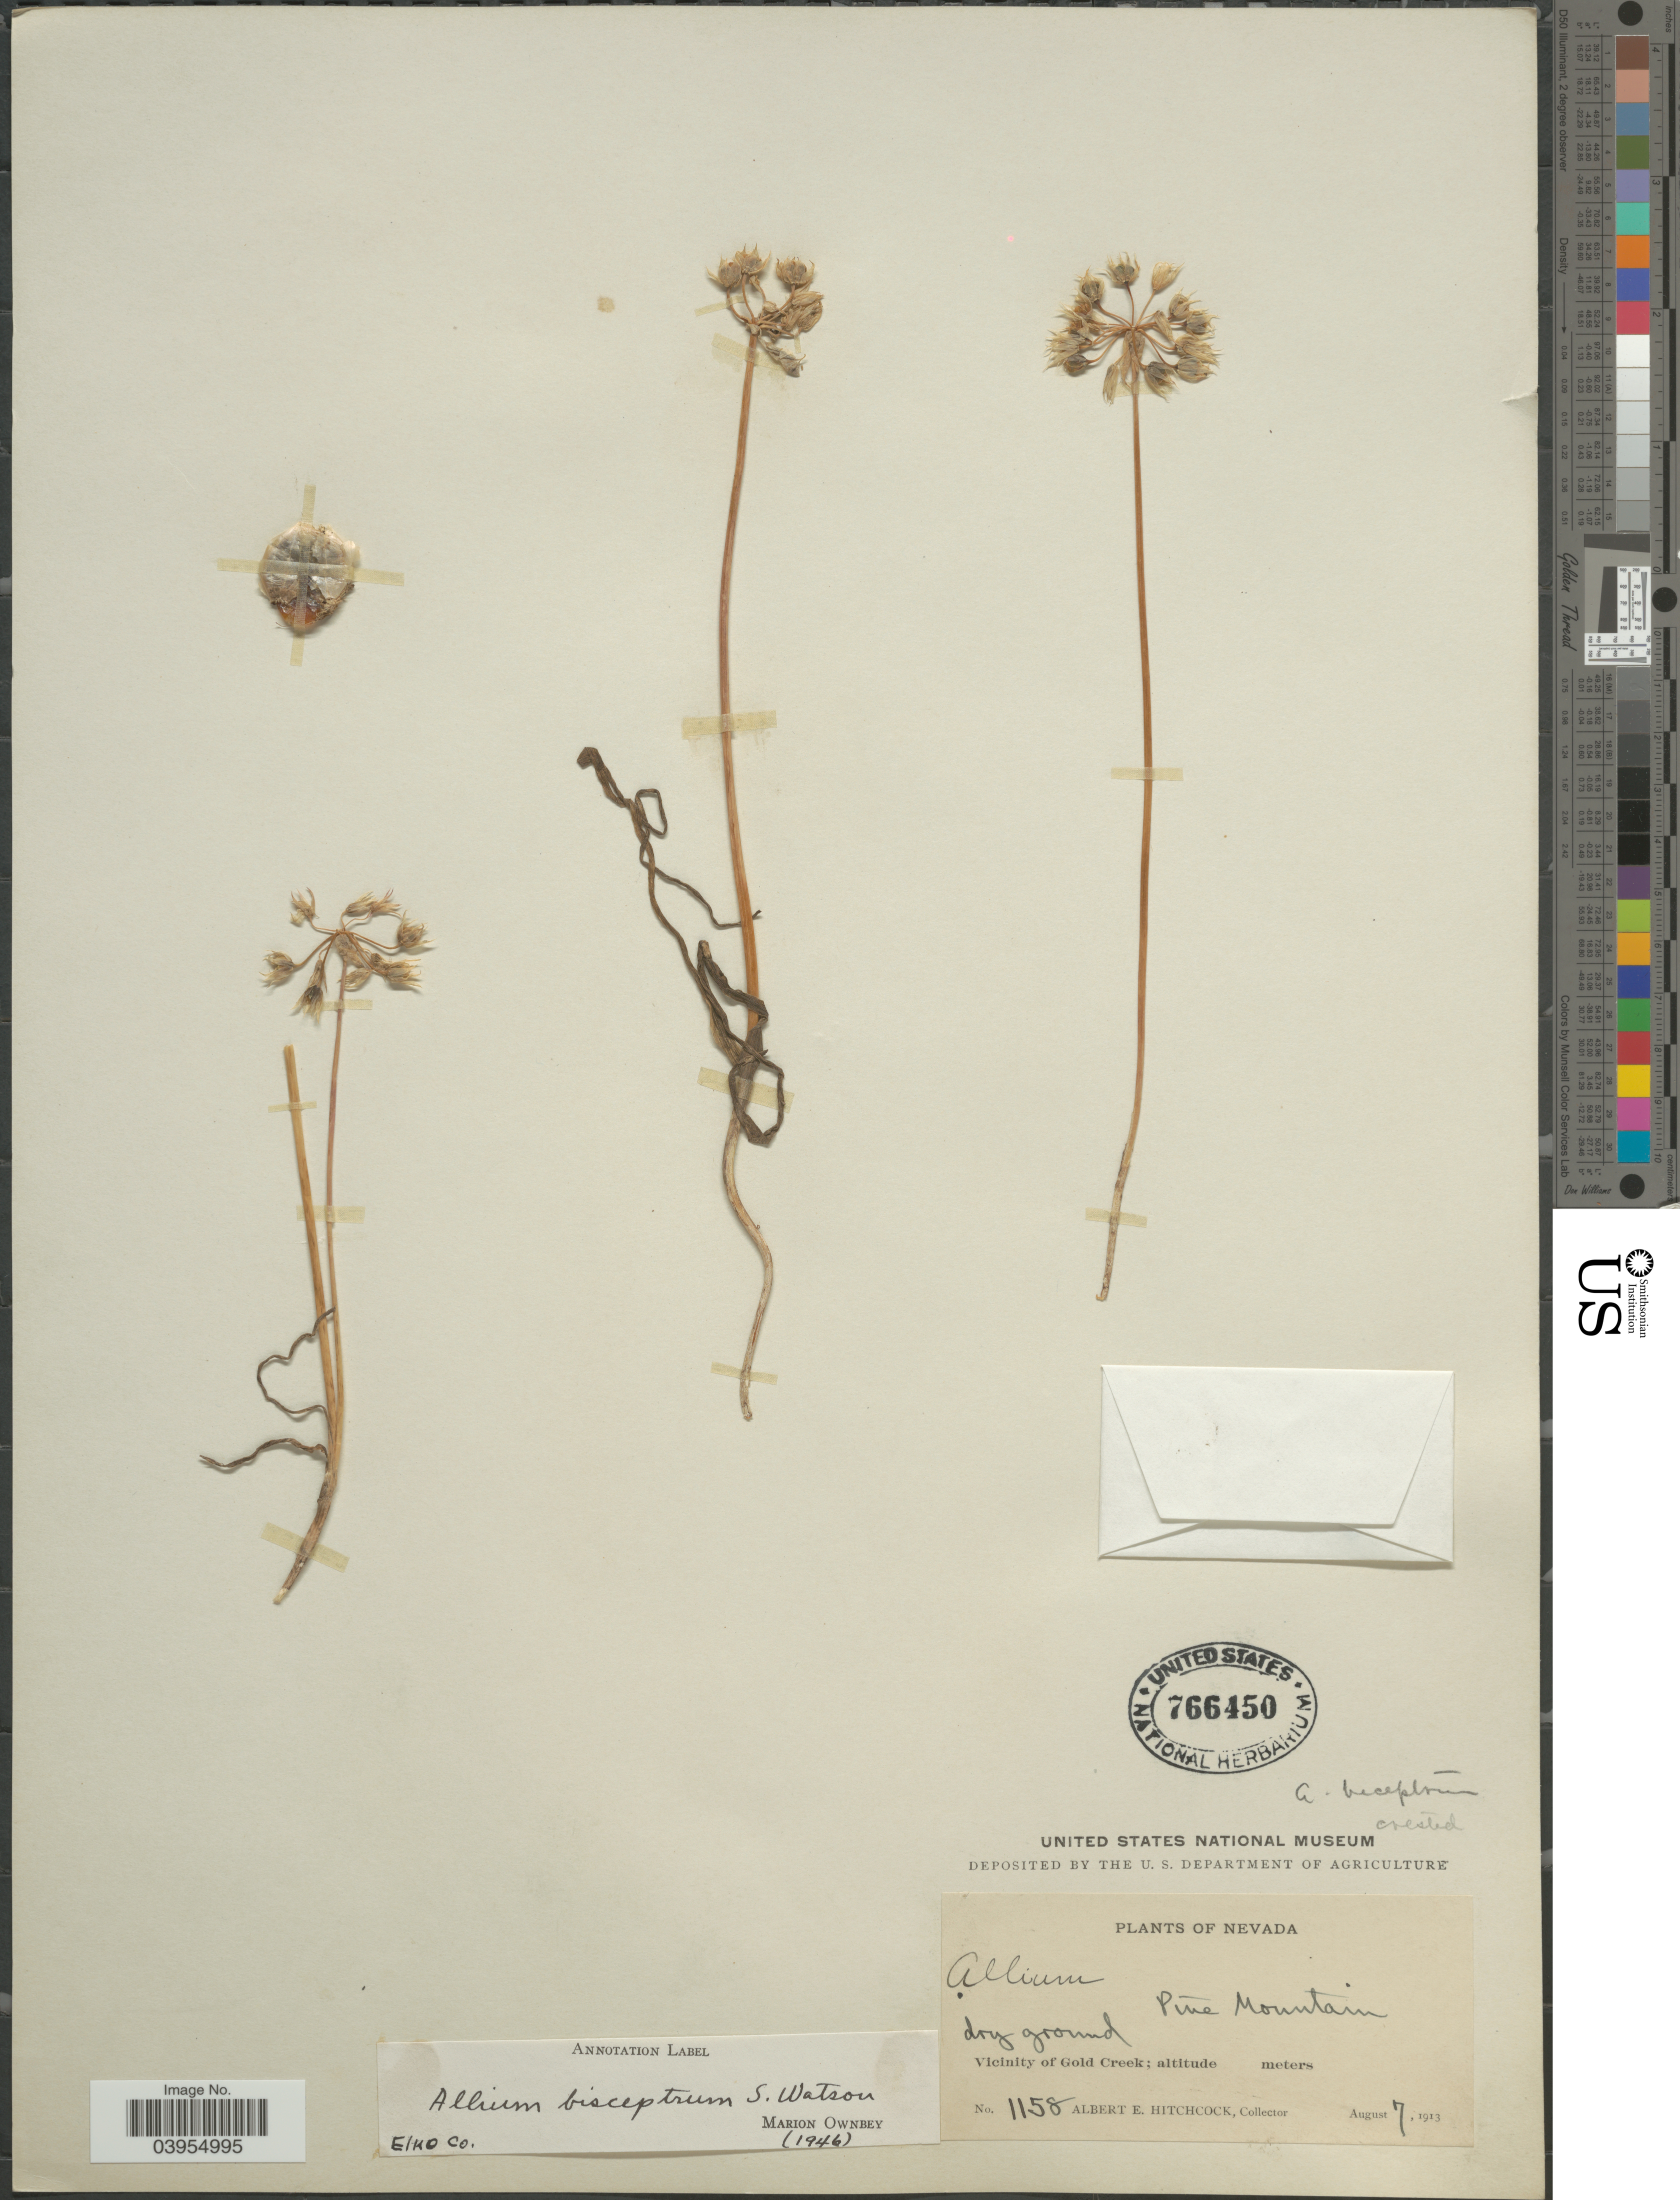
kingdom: Plantae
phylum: Tracheophyta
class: Liliopsida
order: Asparagales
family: Amaryllidaceae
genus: Allium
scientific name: Allium bisceptrum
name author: S. Watson in C. King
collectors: A. Hitchcock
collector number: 1158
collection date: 1913-08-07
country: United States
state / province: Nevada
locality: Pine Mountain. Vicinity of Gold Creek.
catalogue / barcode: US 766450